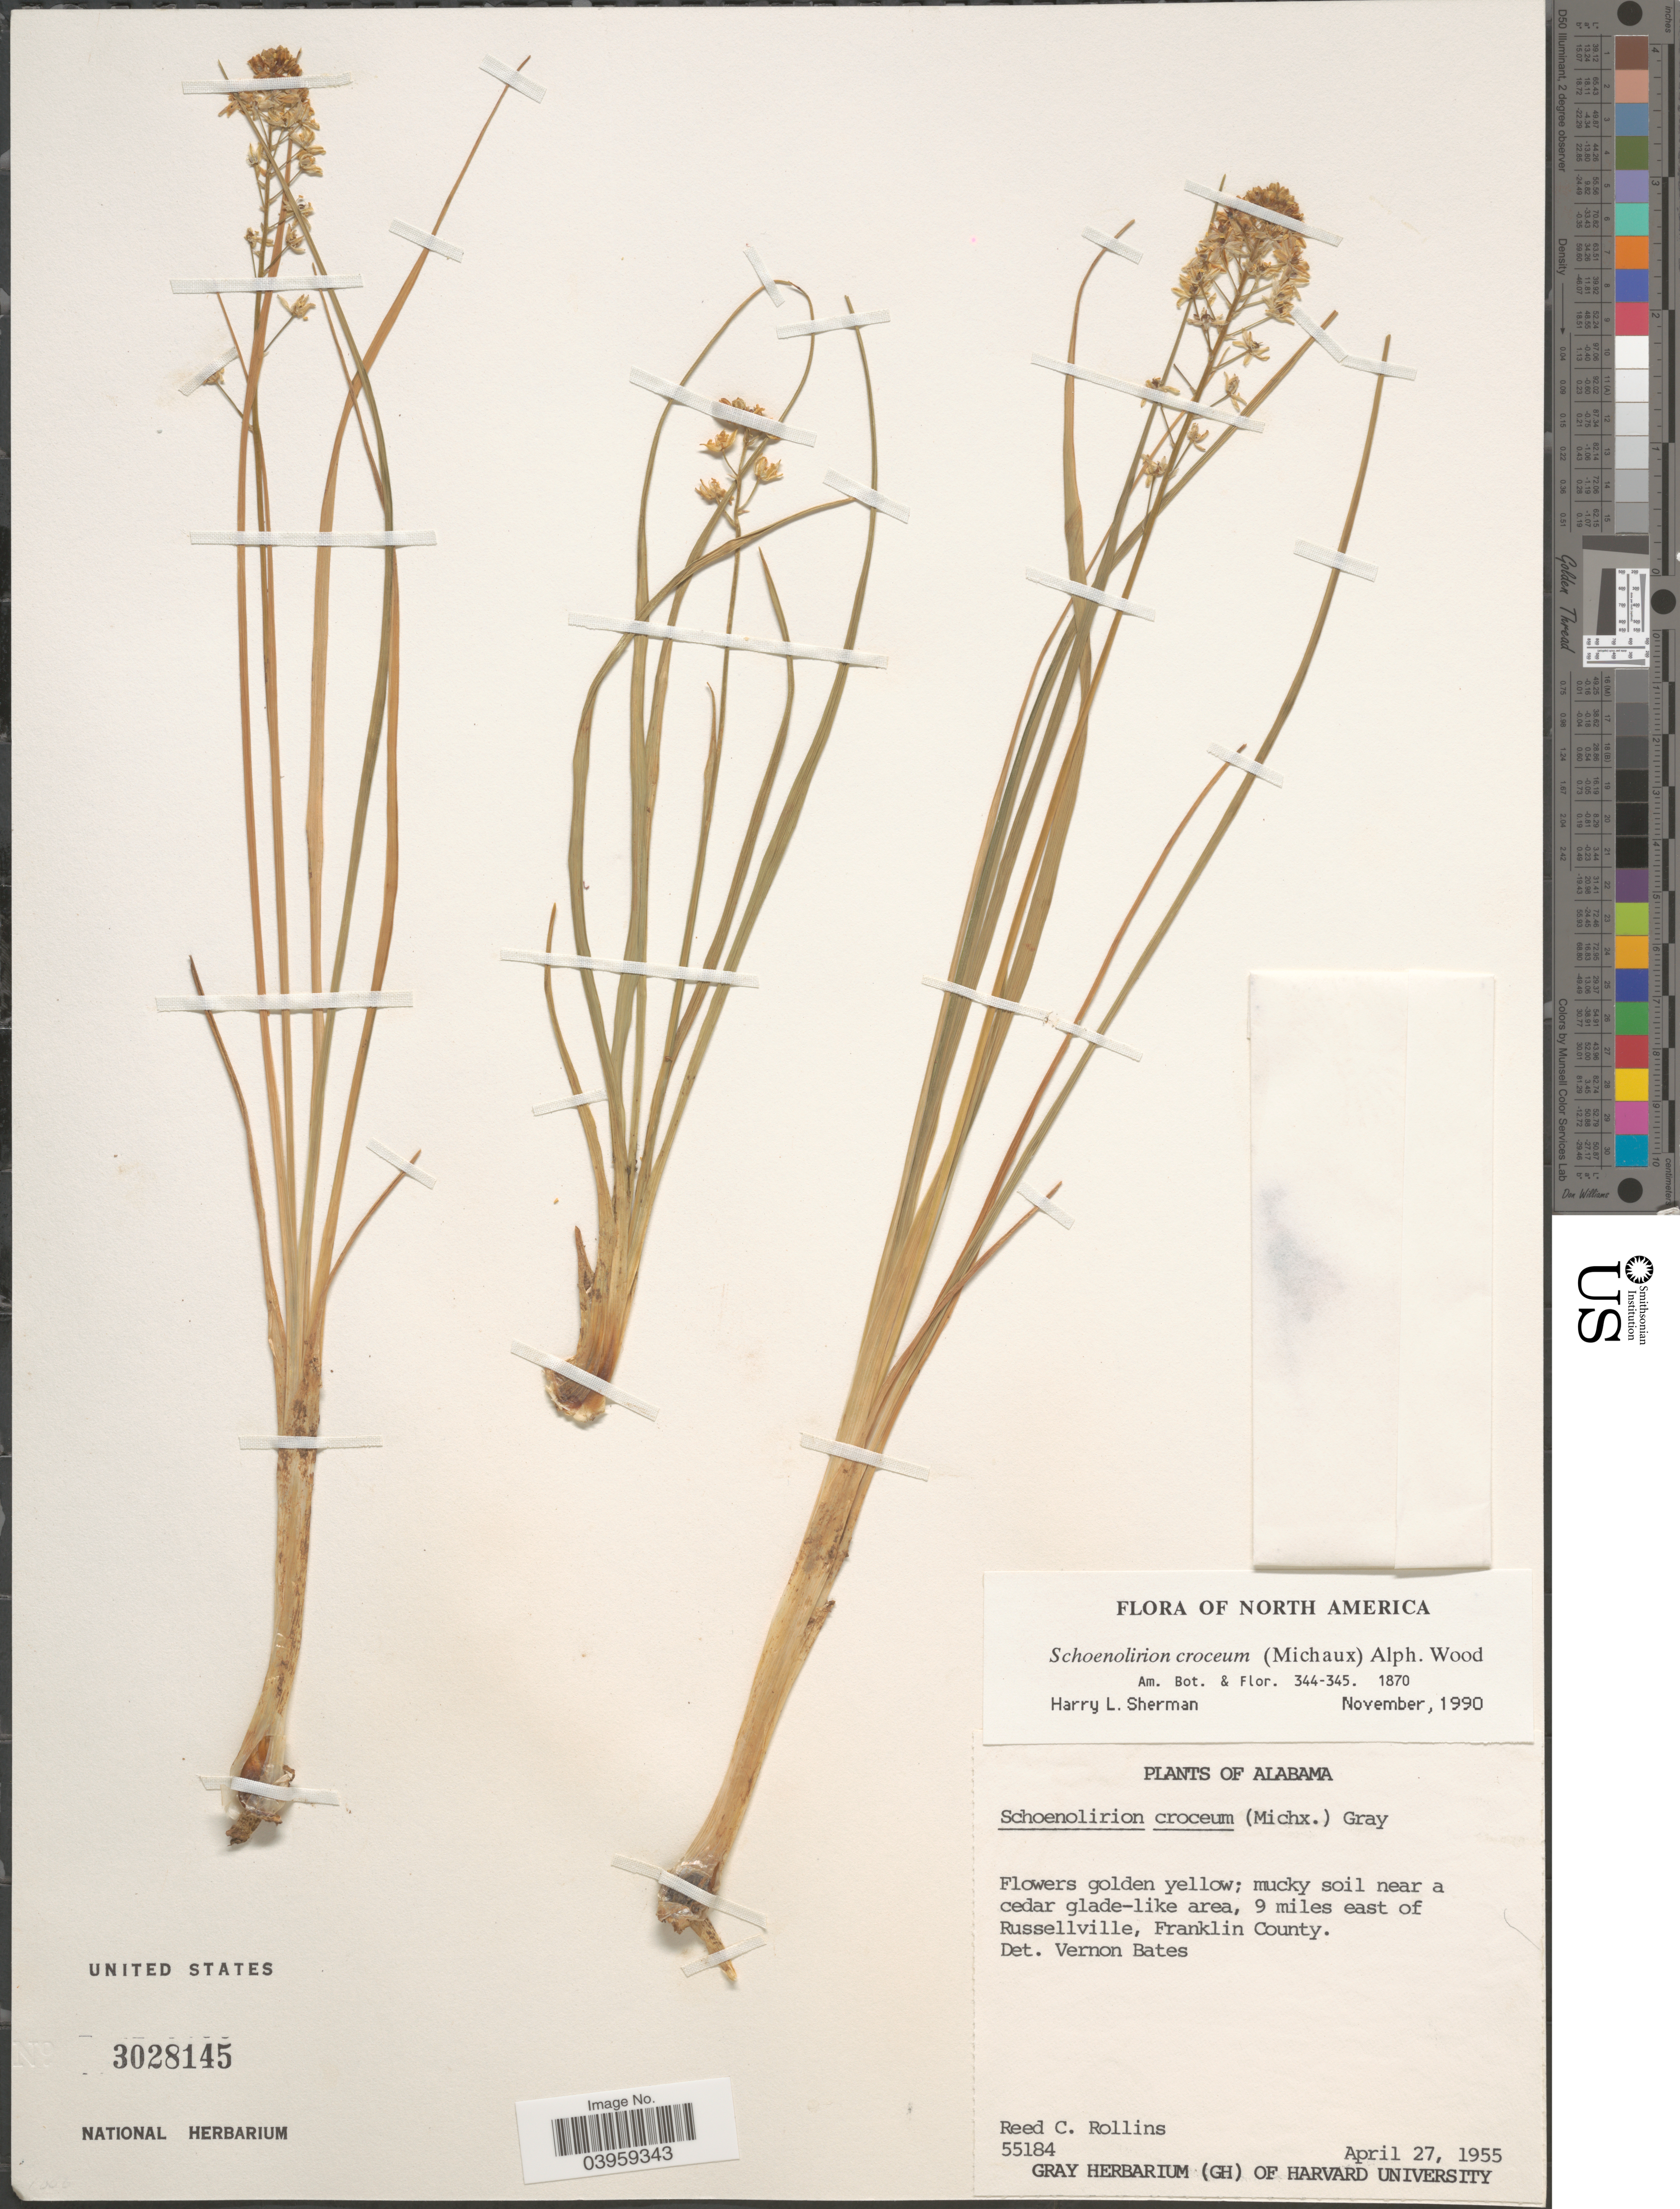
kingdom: Plantae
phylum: Tracheophyta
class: Liliopsida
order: Asparagales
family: Asparagaceae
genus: Schoenolirion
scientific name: Schoenolirion croceum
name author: (Michx.) Alph. Wood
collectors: R. C. Rollins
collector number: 55184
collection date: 1955-04-27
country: United States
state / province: Alabama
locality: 9 miles east of Russellville, Franklin County.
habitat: mucky soil near a cedar glade like area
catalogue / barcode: US 3028145